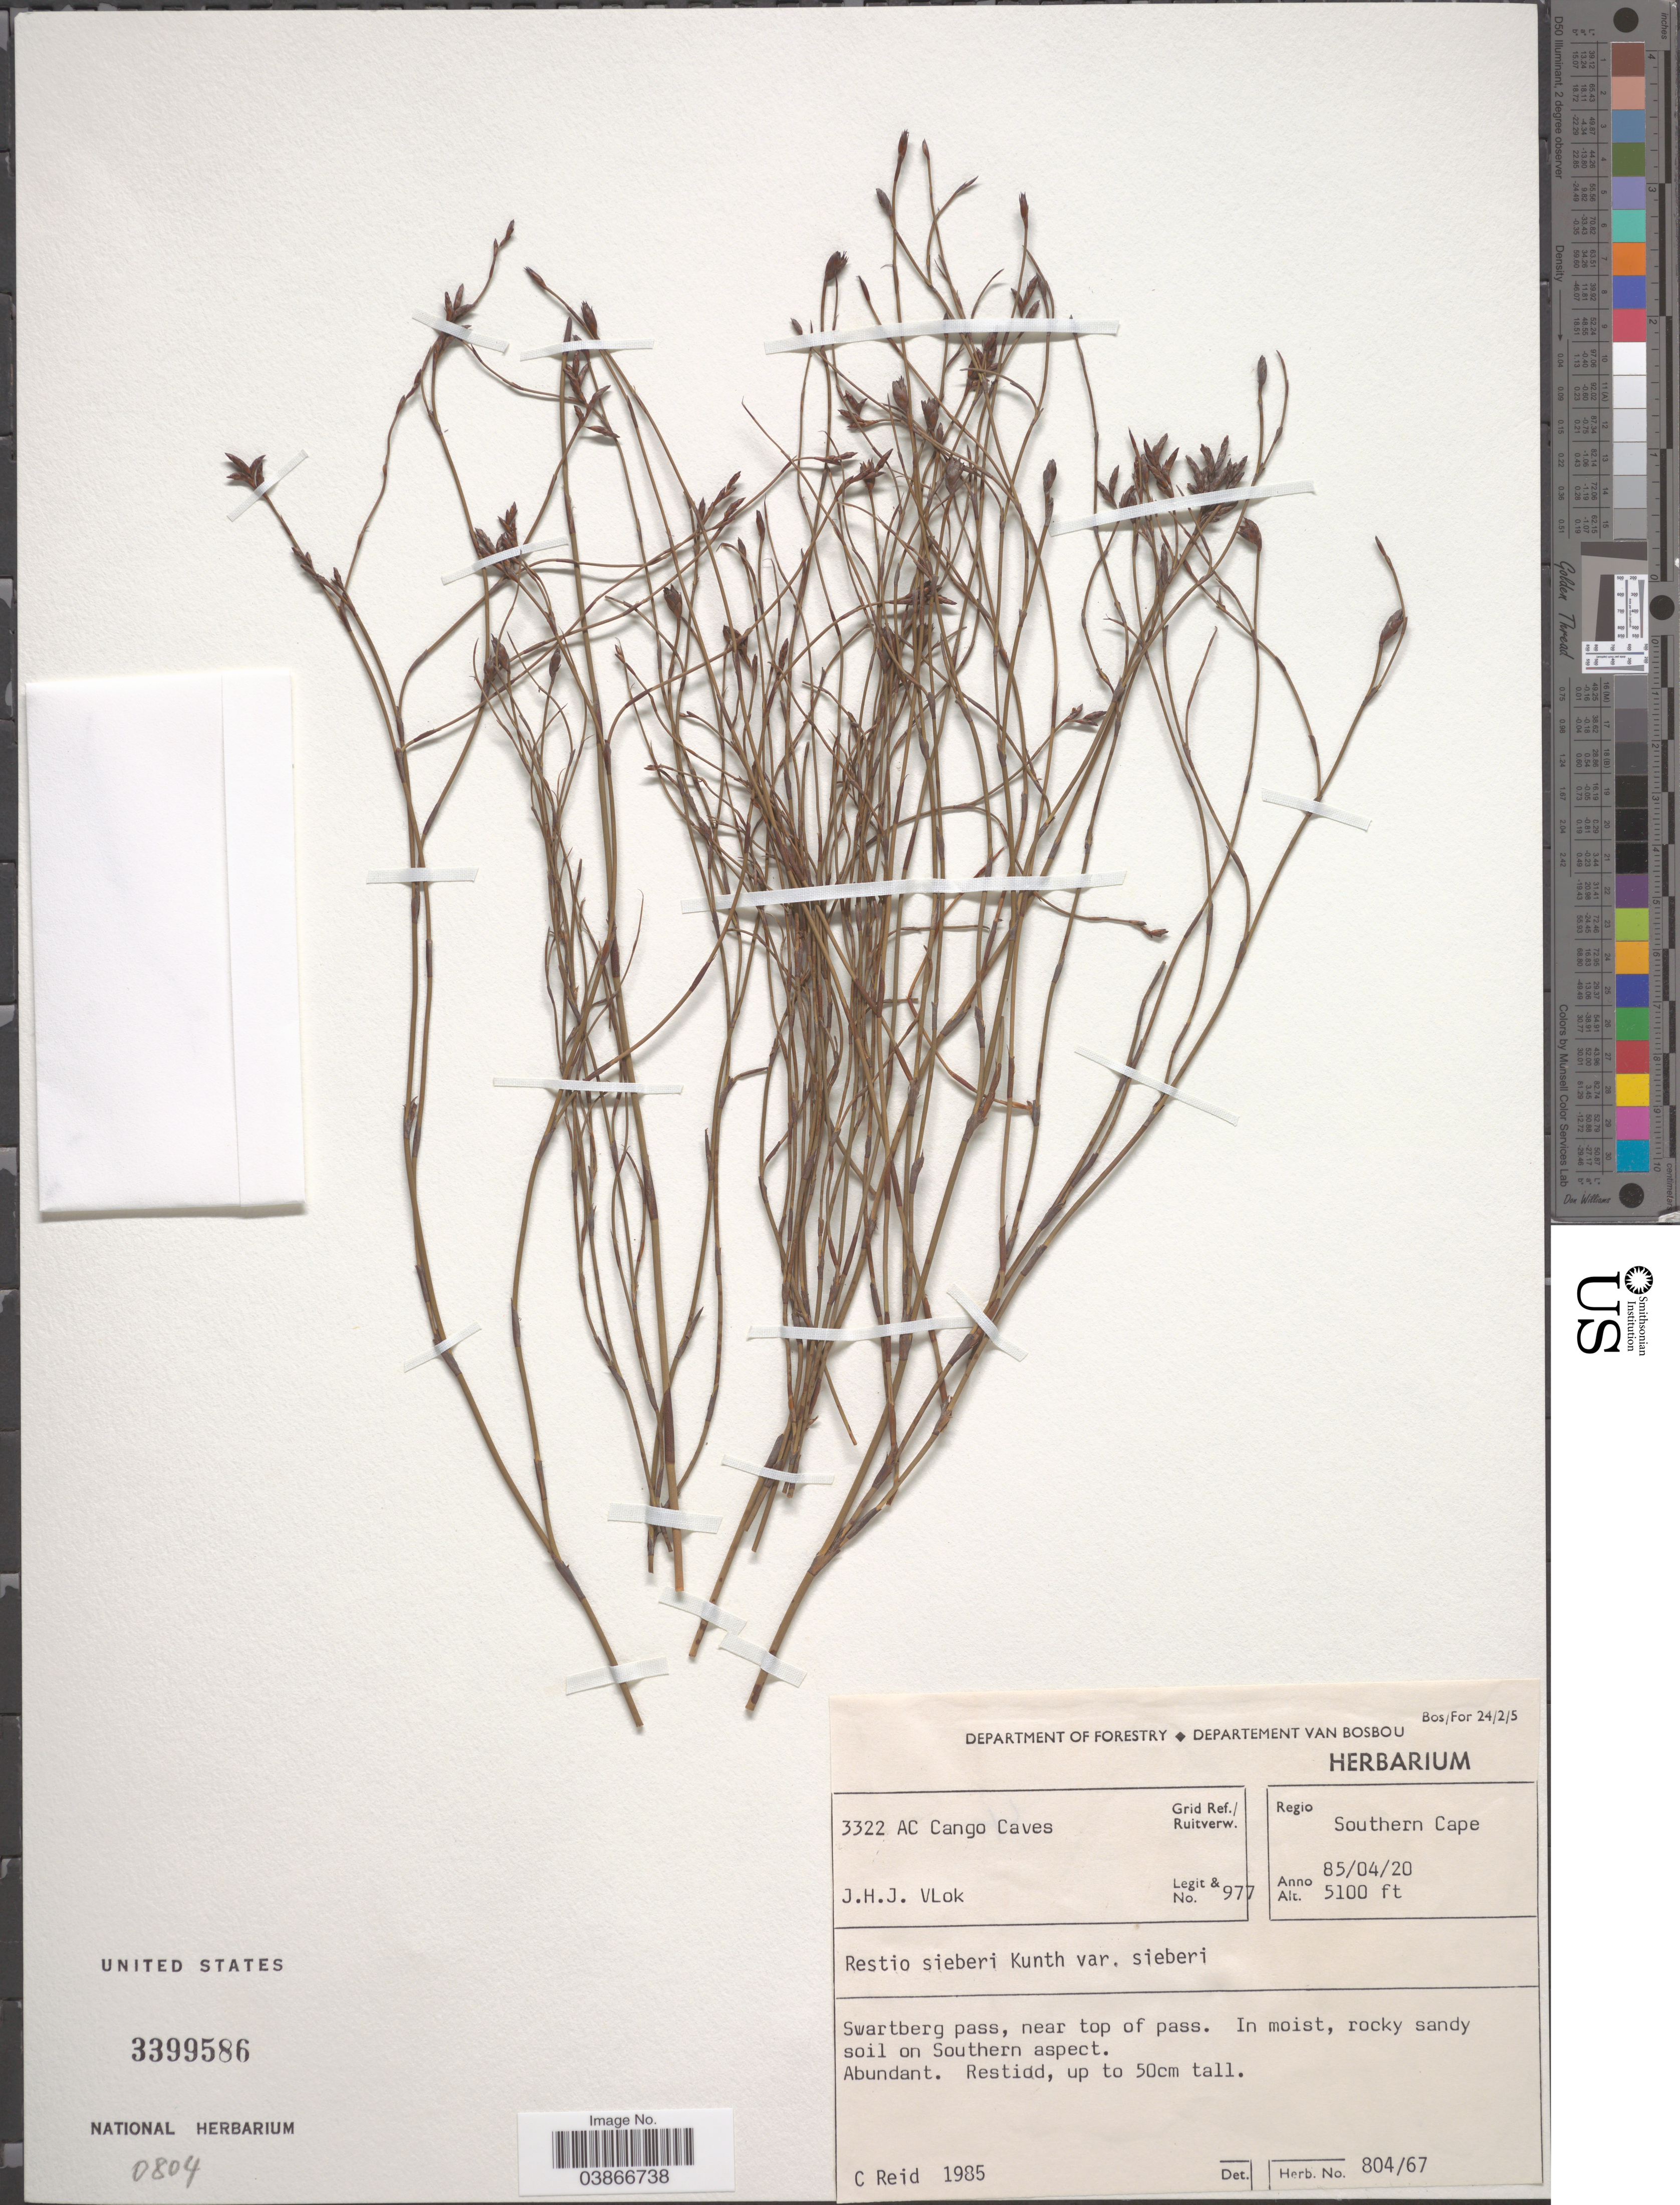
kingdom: Plantae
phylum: Tracheophyta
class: Liliopsida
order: Poales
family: Restionaceae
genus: Restio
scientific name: Restio sieberi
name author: Kunth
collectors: J. H. J. Vlok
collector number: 977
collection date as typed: Transcribed d/m/y: 20/4/85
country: South Africa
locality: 3322 AC Cango Caves Grid Ref./Ruitverw. Regio Southern Cape. Swartberg pass, near top of pass. In moist, rocky sandy soil on Southern aspect.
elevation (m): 1554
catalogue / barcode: US 3399586